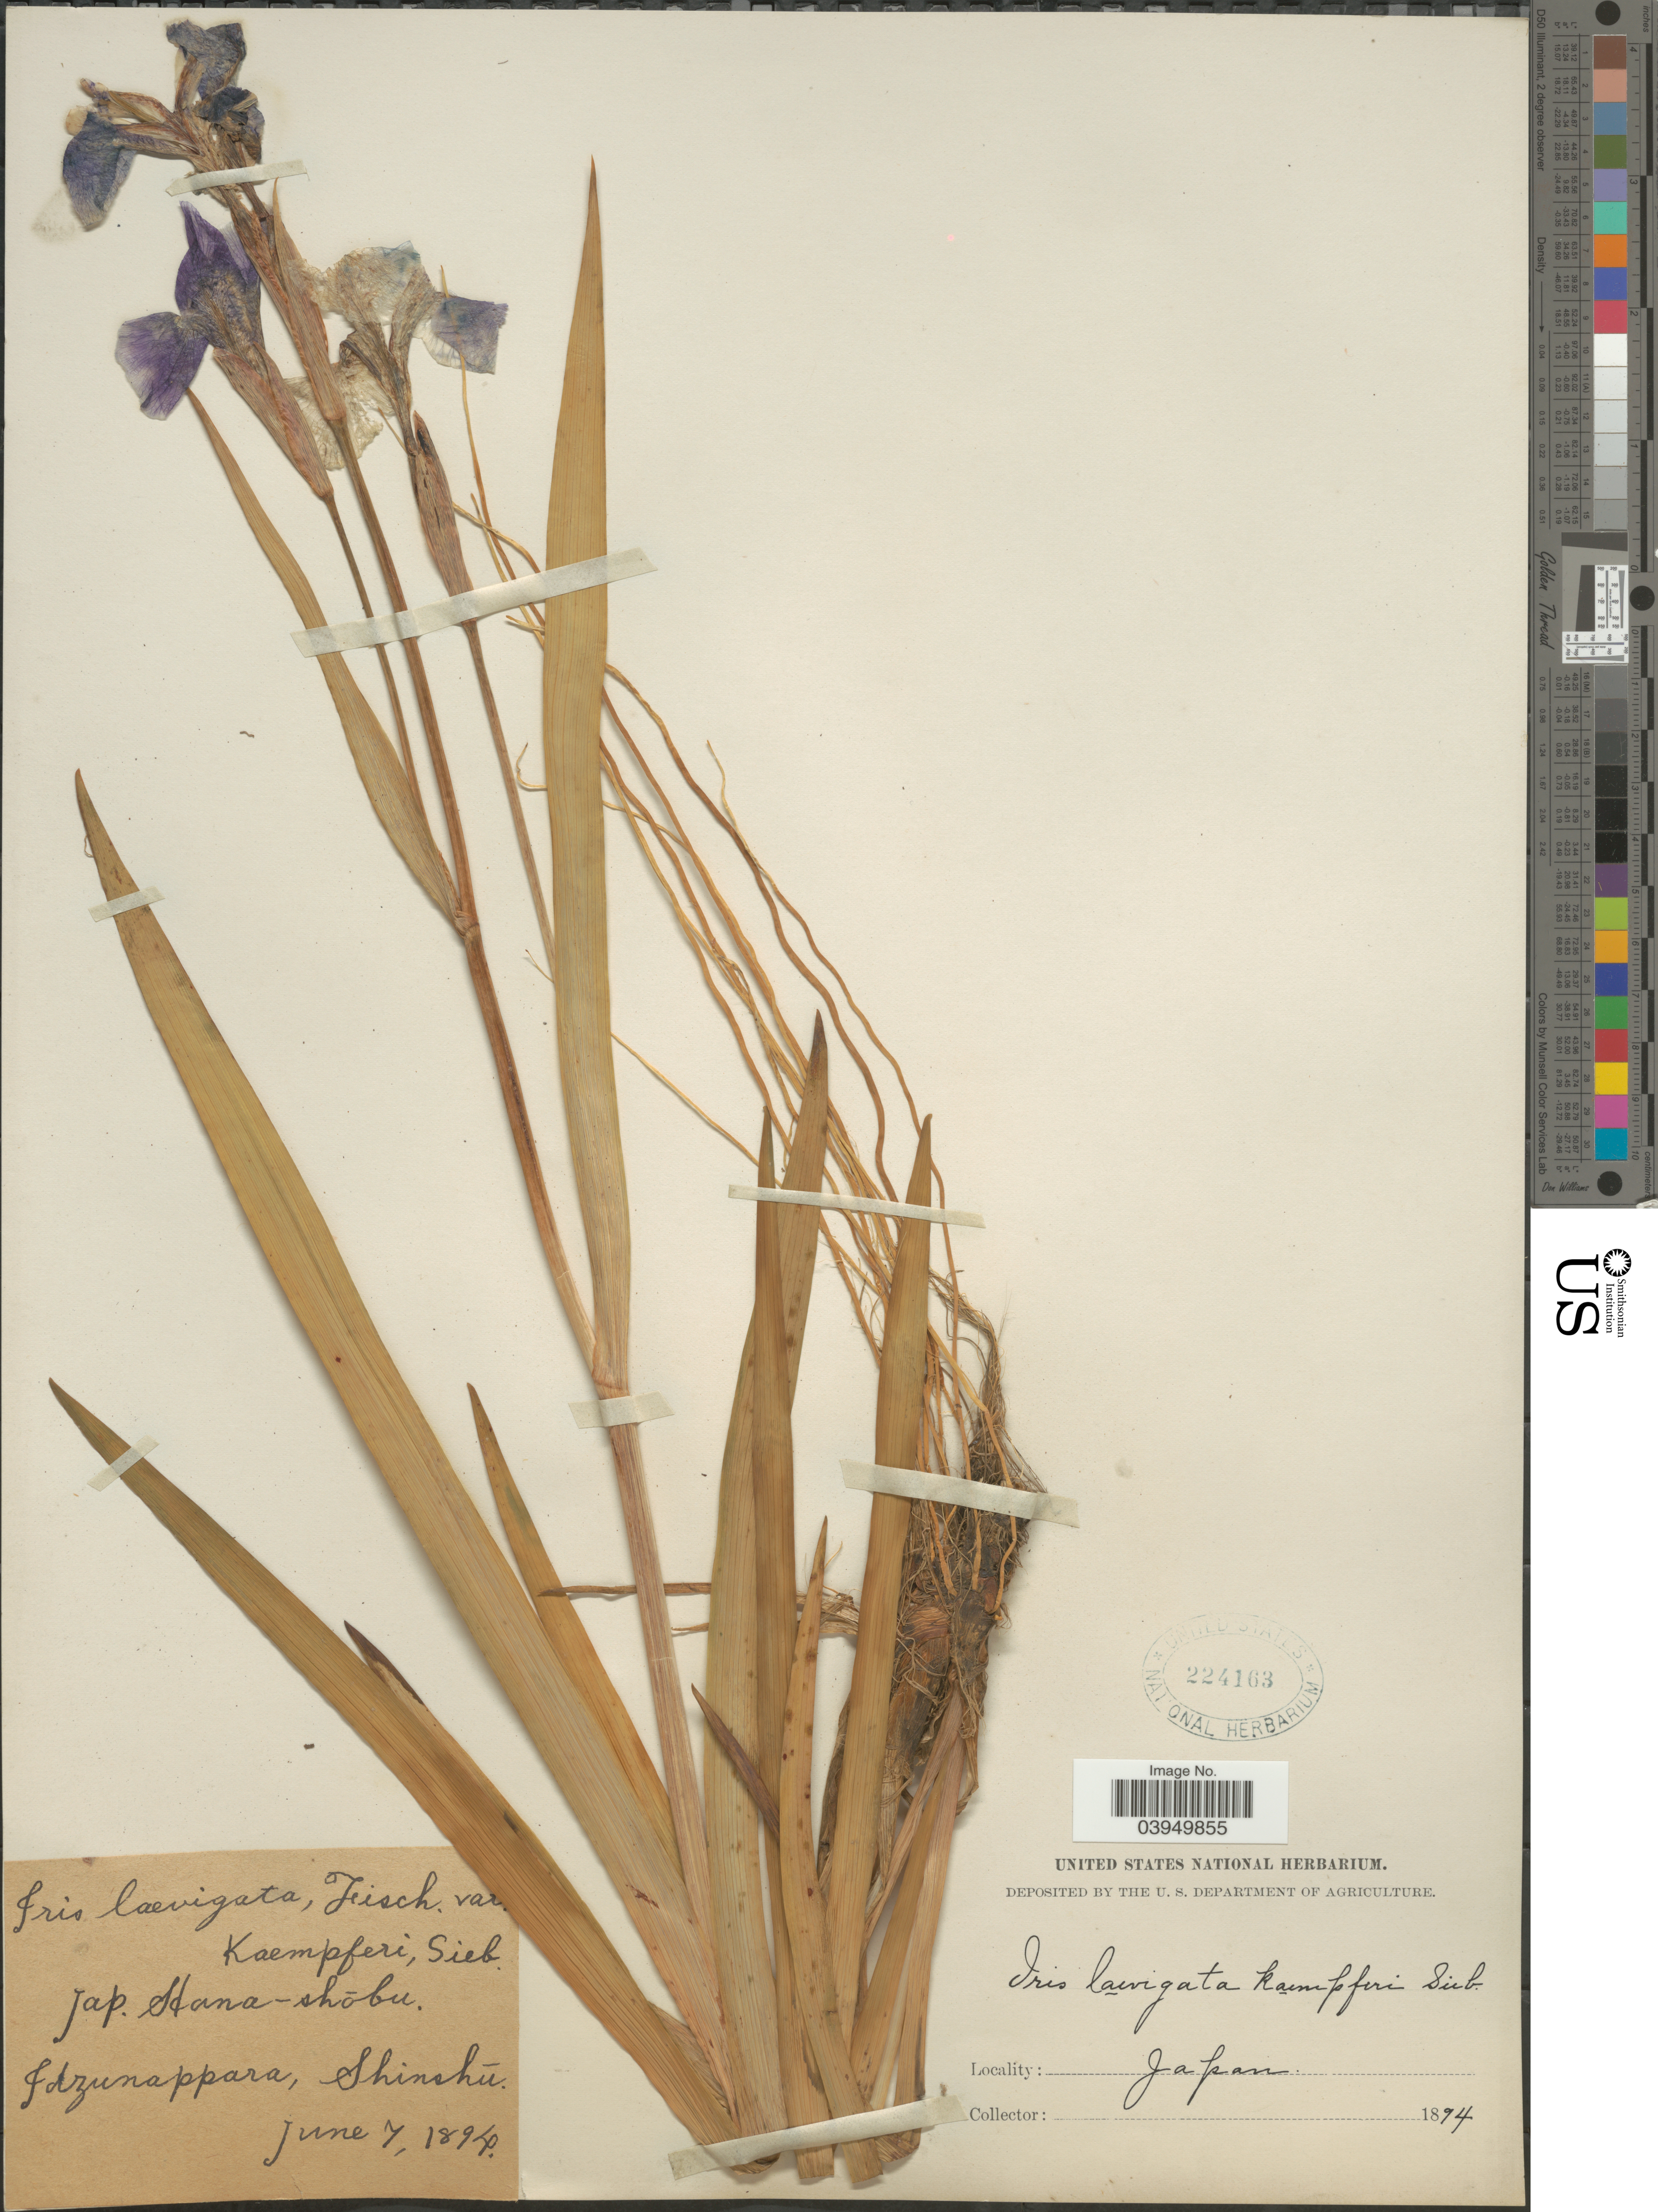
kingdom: Plantae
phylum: Tracheophyta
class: Liliopsida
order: Asparagales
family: Iridaceae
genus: Iris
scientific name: Iris laevigata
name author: Fisch.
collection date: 1894-06-07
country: Japan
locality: Idzunappara, Shinshu.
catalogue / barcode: US 224163